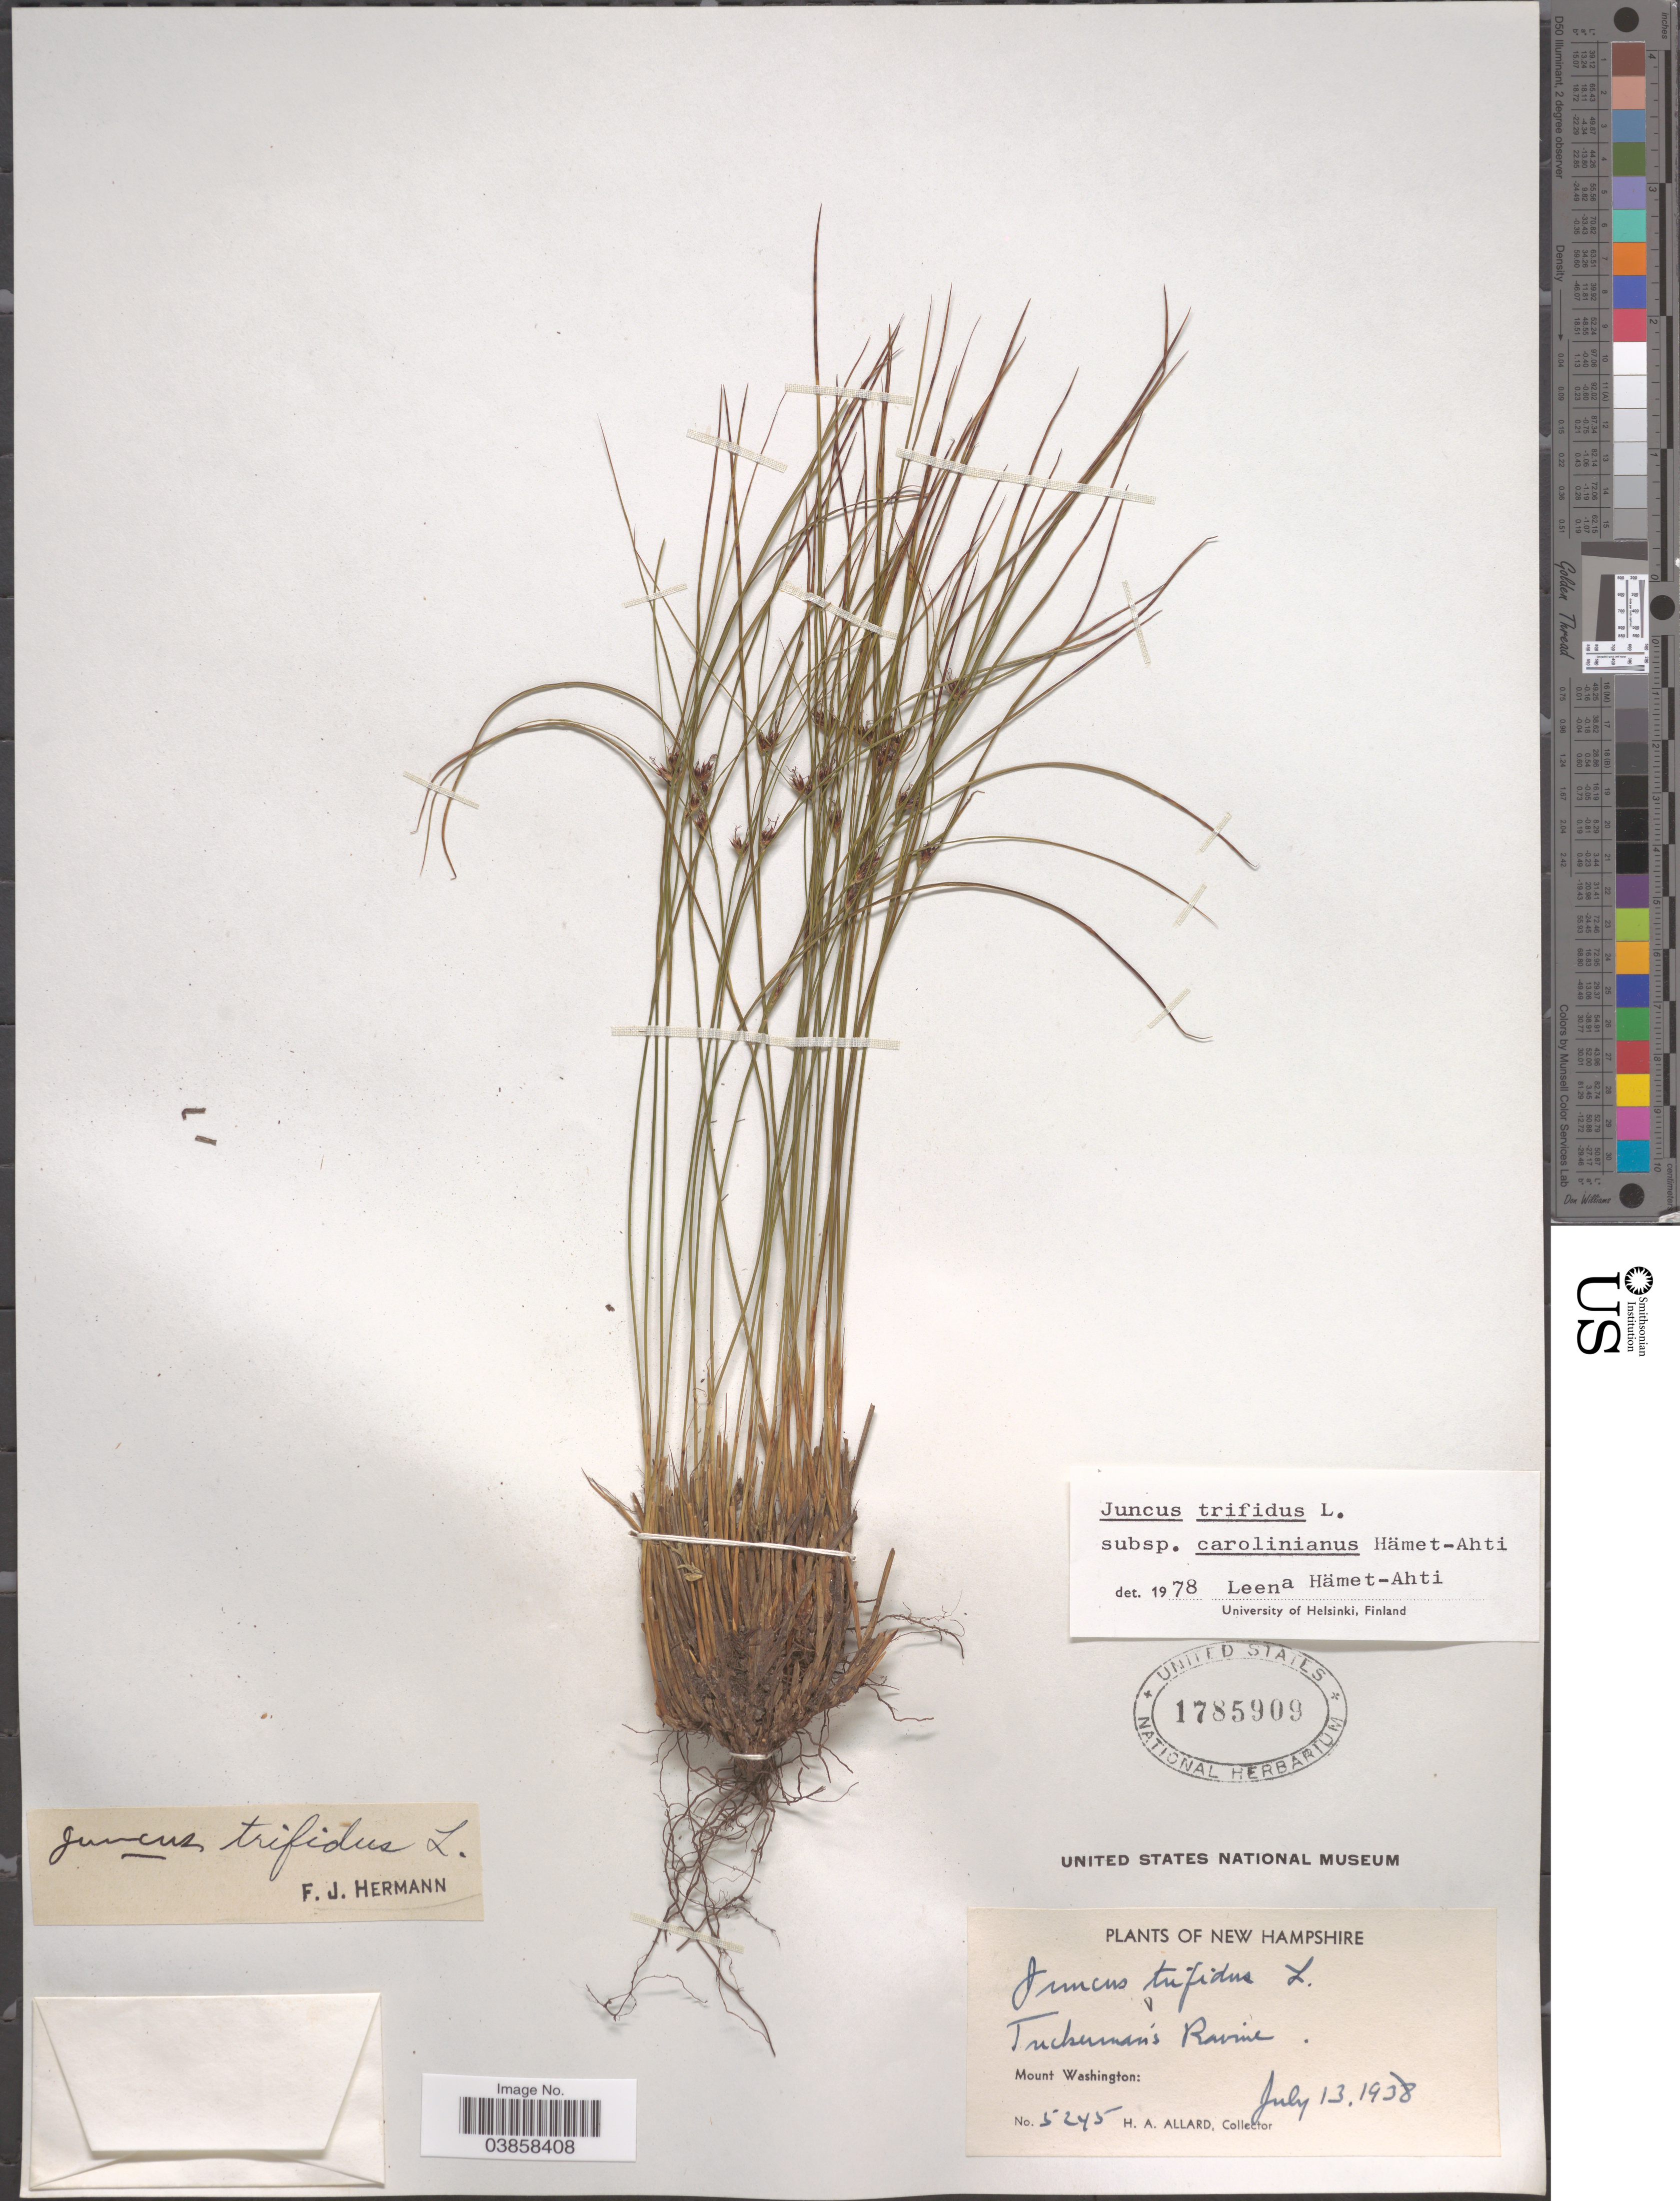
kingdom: Plantae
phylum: Tracheophyta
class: Liliopsida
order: Poales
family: Juncaceae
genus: Juncus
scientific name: Juncus trifidus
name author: L.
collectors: H. A. Allard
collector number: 5245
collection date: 1938-07-13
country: United States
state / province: New Hampshire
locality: Tuckerman's Ravine. Mount Washington.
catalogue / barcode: US 1785909